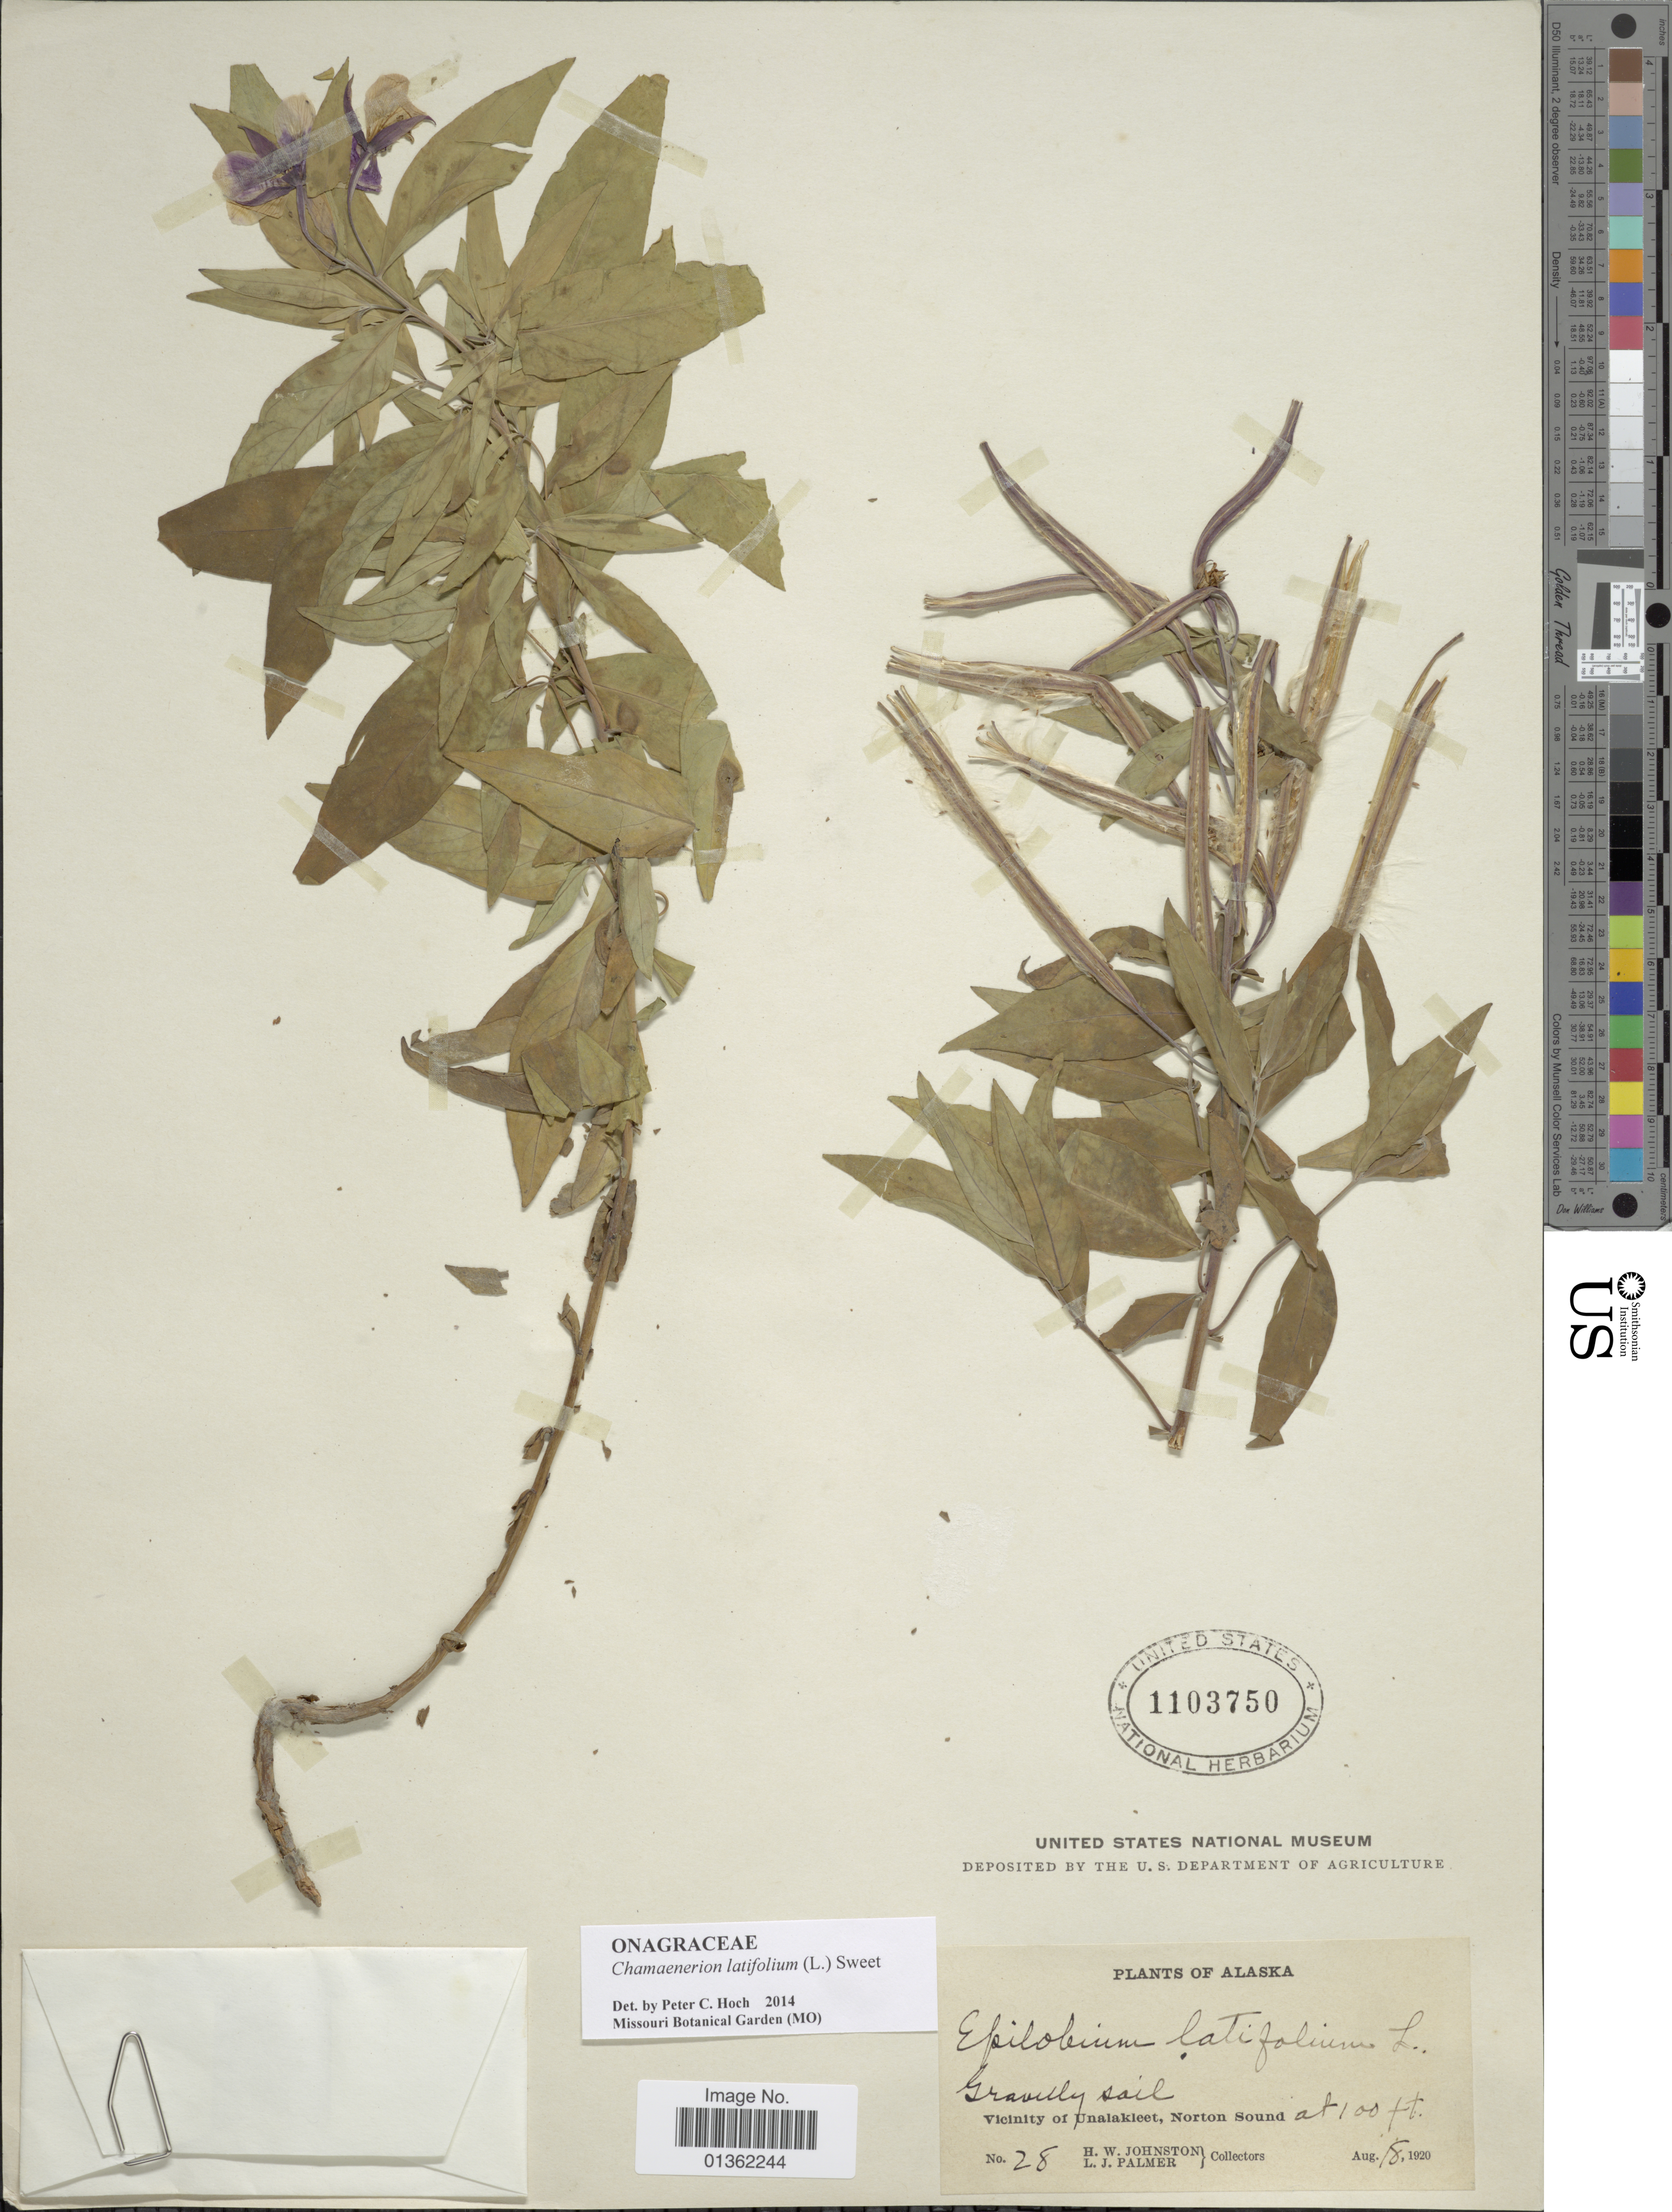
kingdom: Plantae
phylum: Tracheophyta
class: Magnoliopsida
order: Myrtales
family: Onagraceae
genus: Chamaenerion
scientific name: Chamaenerion latifolium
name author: (L.) Th. Fr. & Lange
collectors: H. W. Johnston & L. J. Palmer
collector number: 28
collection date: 1920-08-18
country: United States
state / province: Alaska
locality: Vicinity of Unalakleet, Norton Sound.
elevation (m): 30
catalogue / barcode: US 1103750